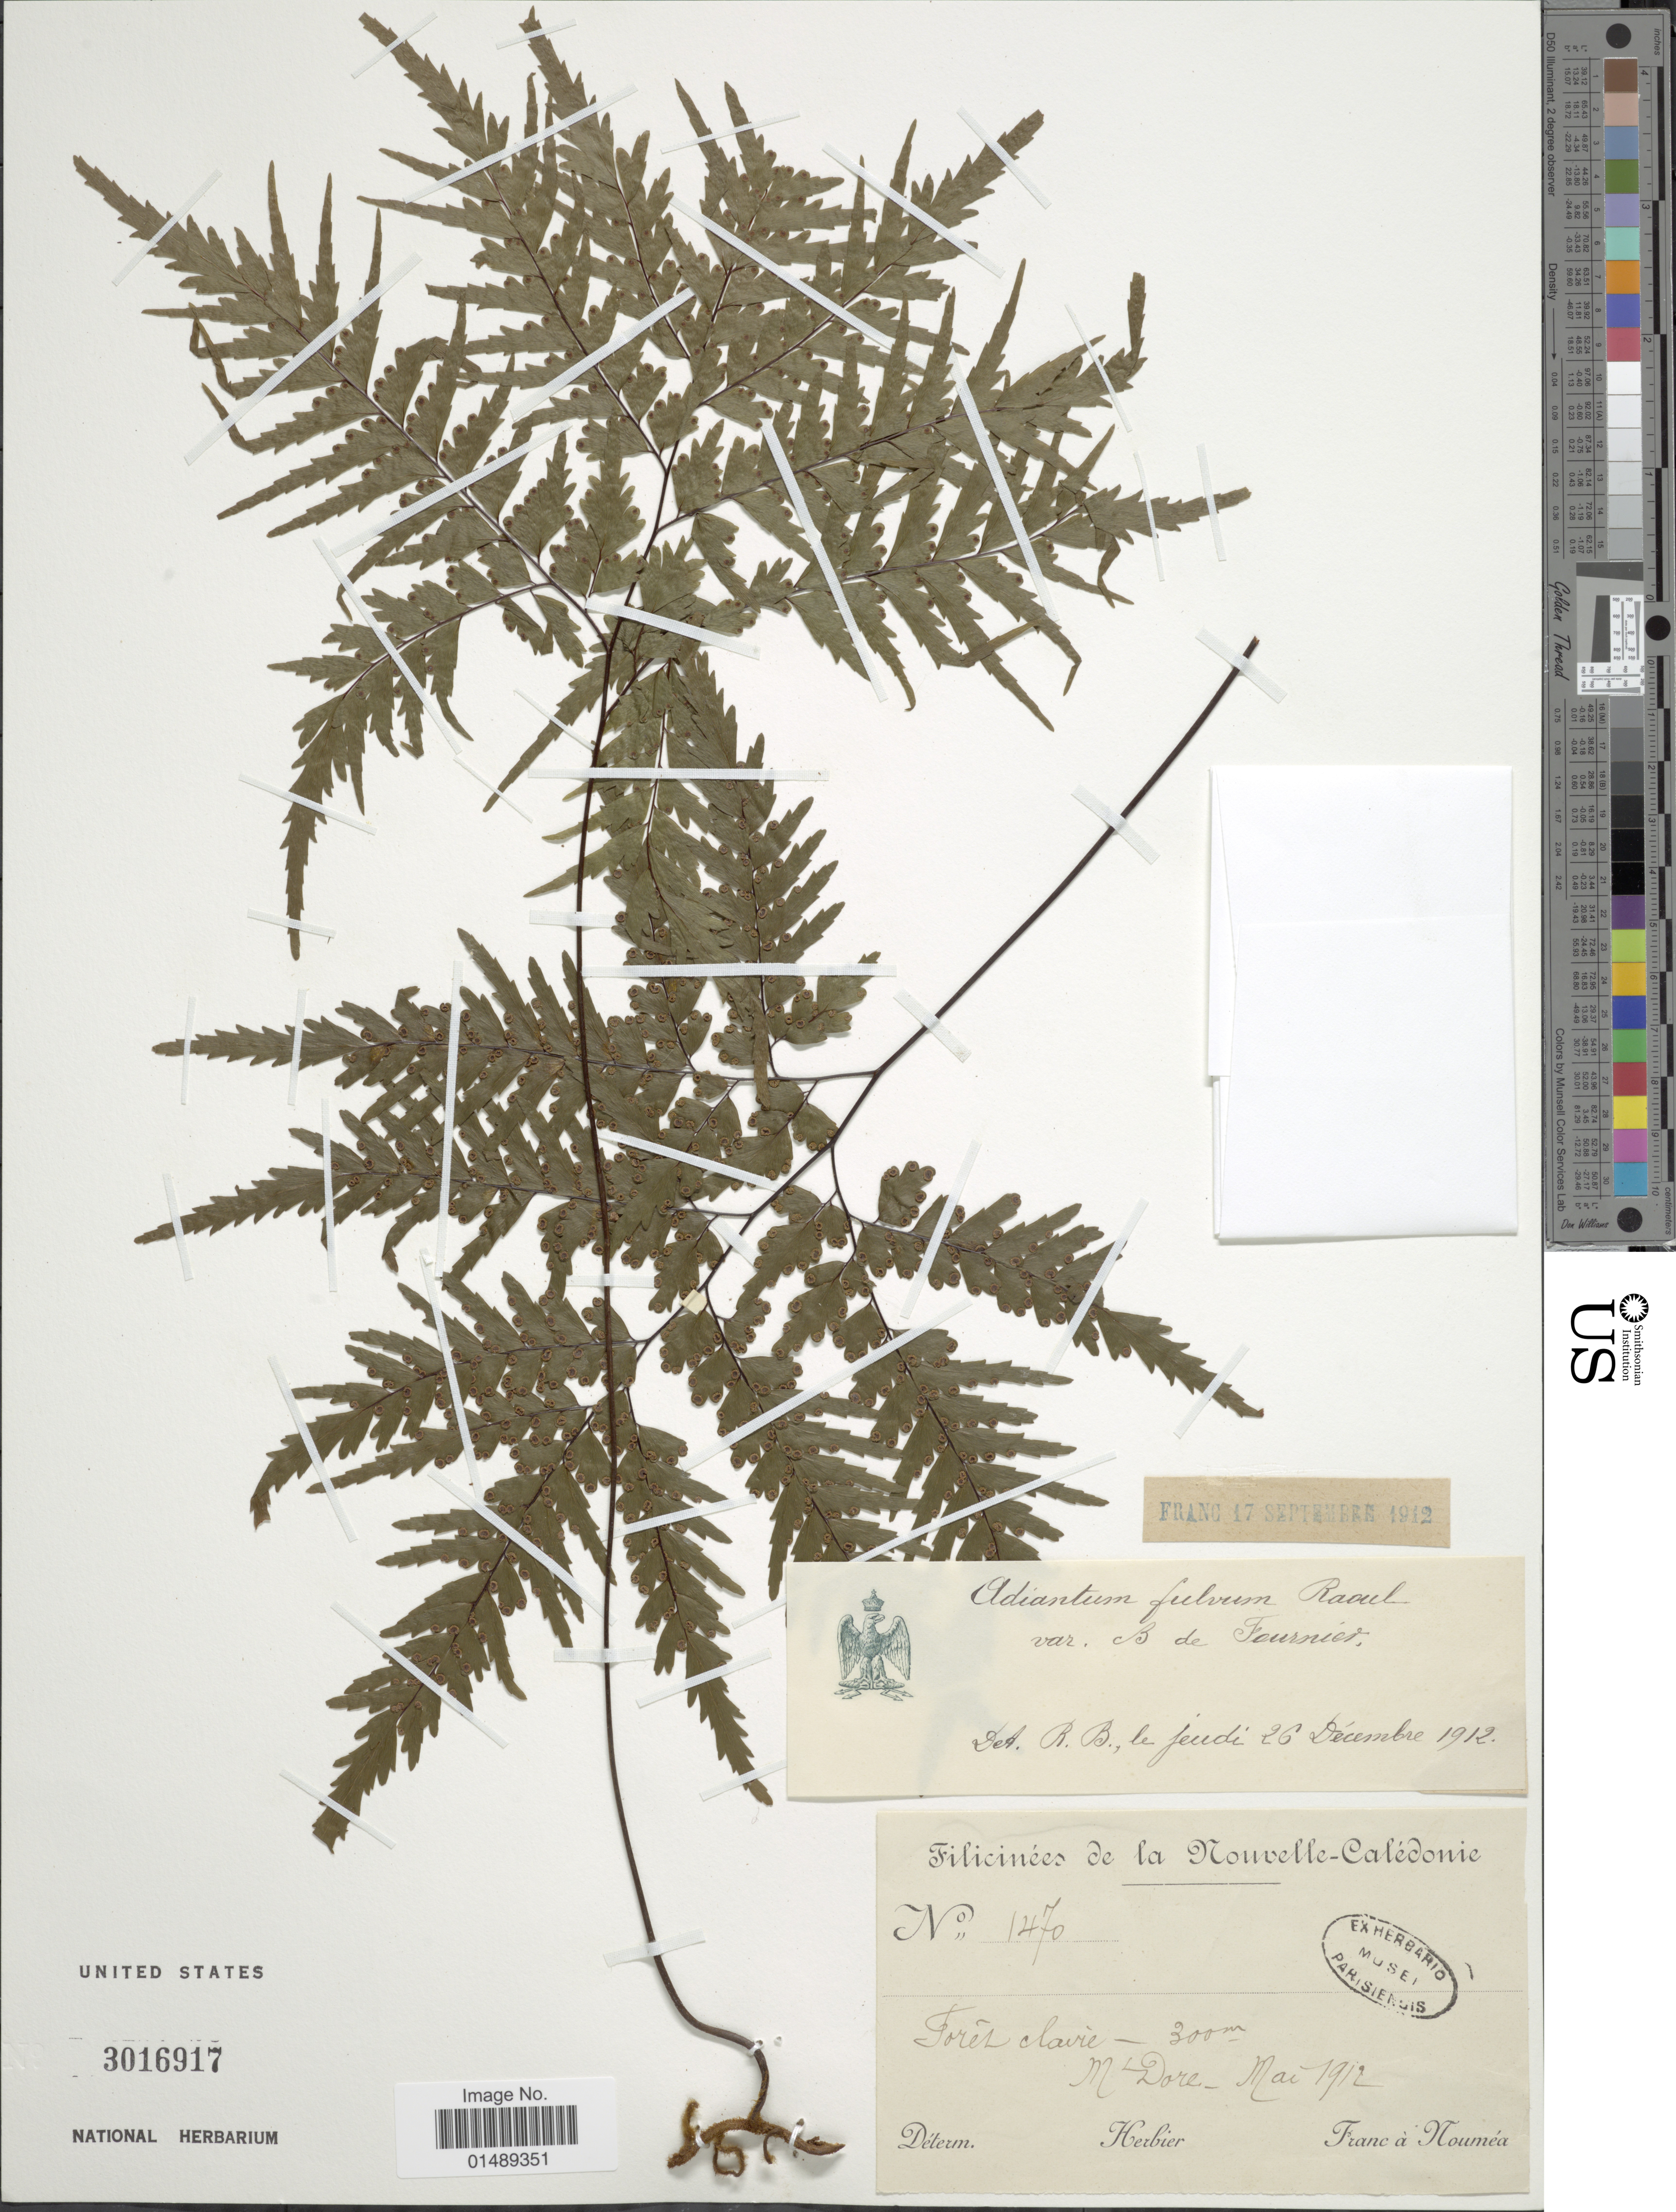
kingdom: Plantae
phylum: Tracheophyta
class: Polypodiopsida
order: Polypodiales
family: Pteridaceae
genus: Adiantum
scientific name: Adiantum novae-caledoniae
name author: Keyserl.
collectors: Franc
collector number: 1470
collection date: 1912-05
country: New Caledonia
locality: Foret claire, Mt. Dore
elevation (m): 300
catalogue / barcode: US 3016917